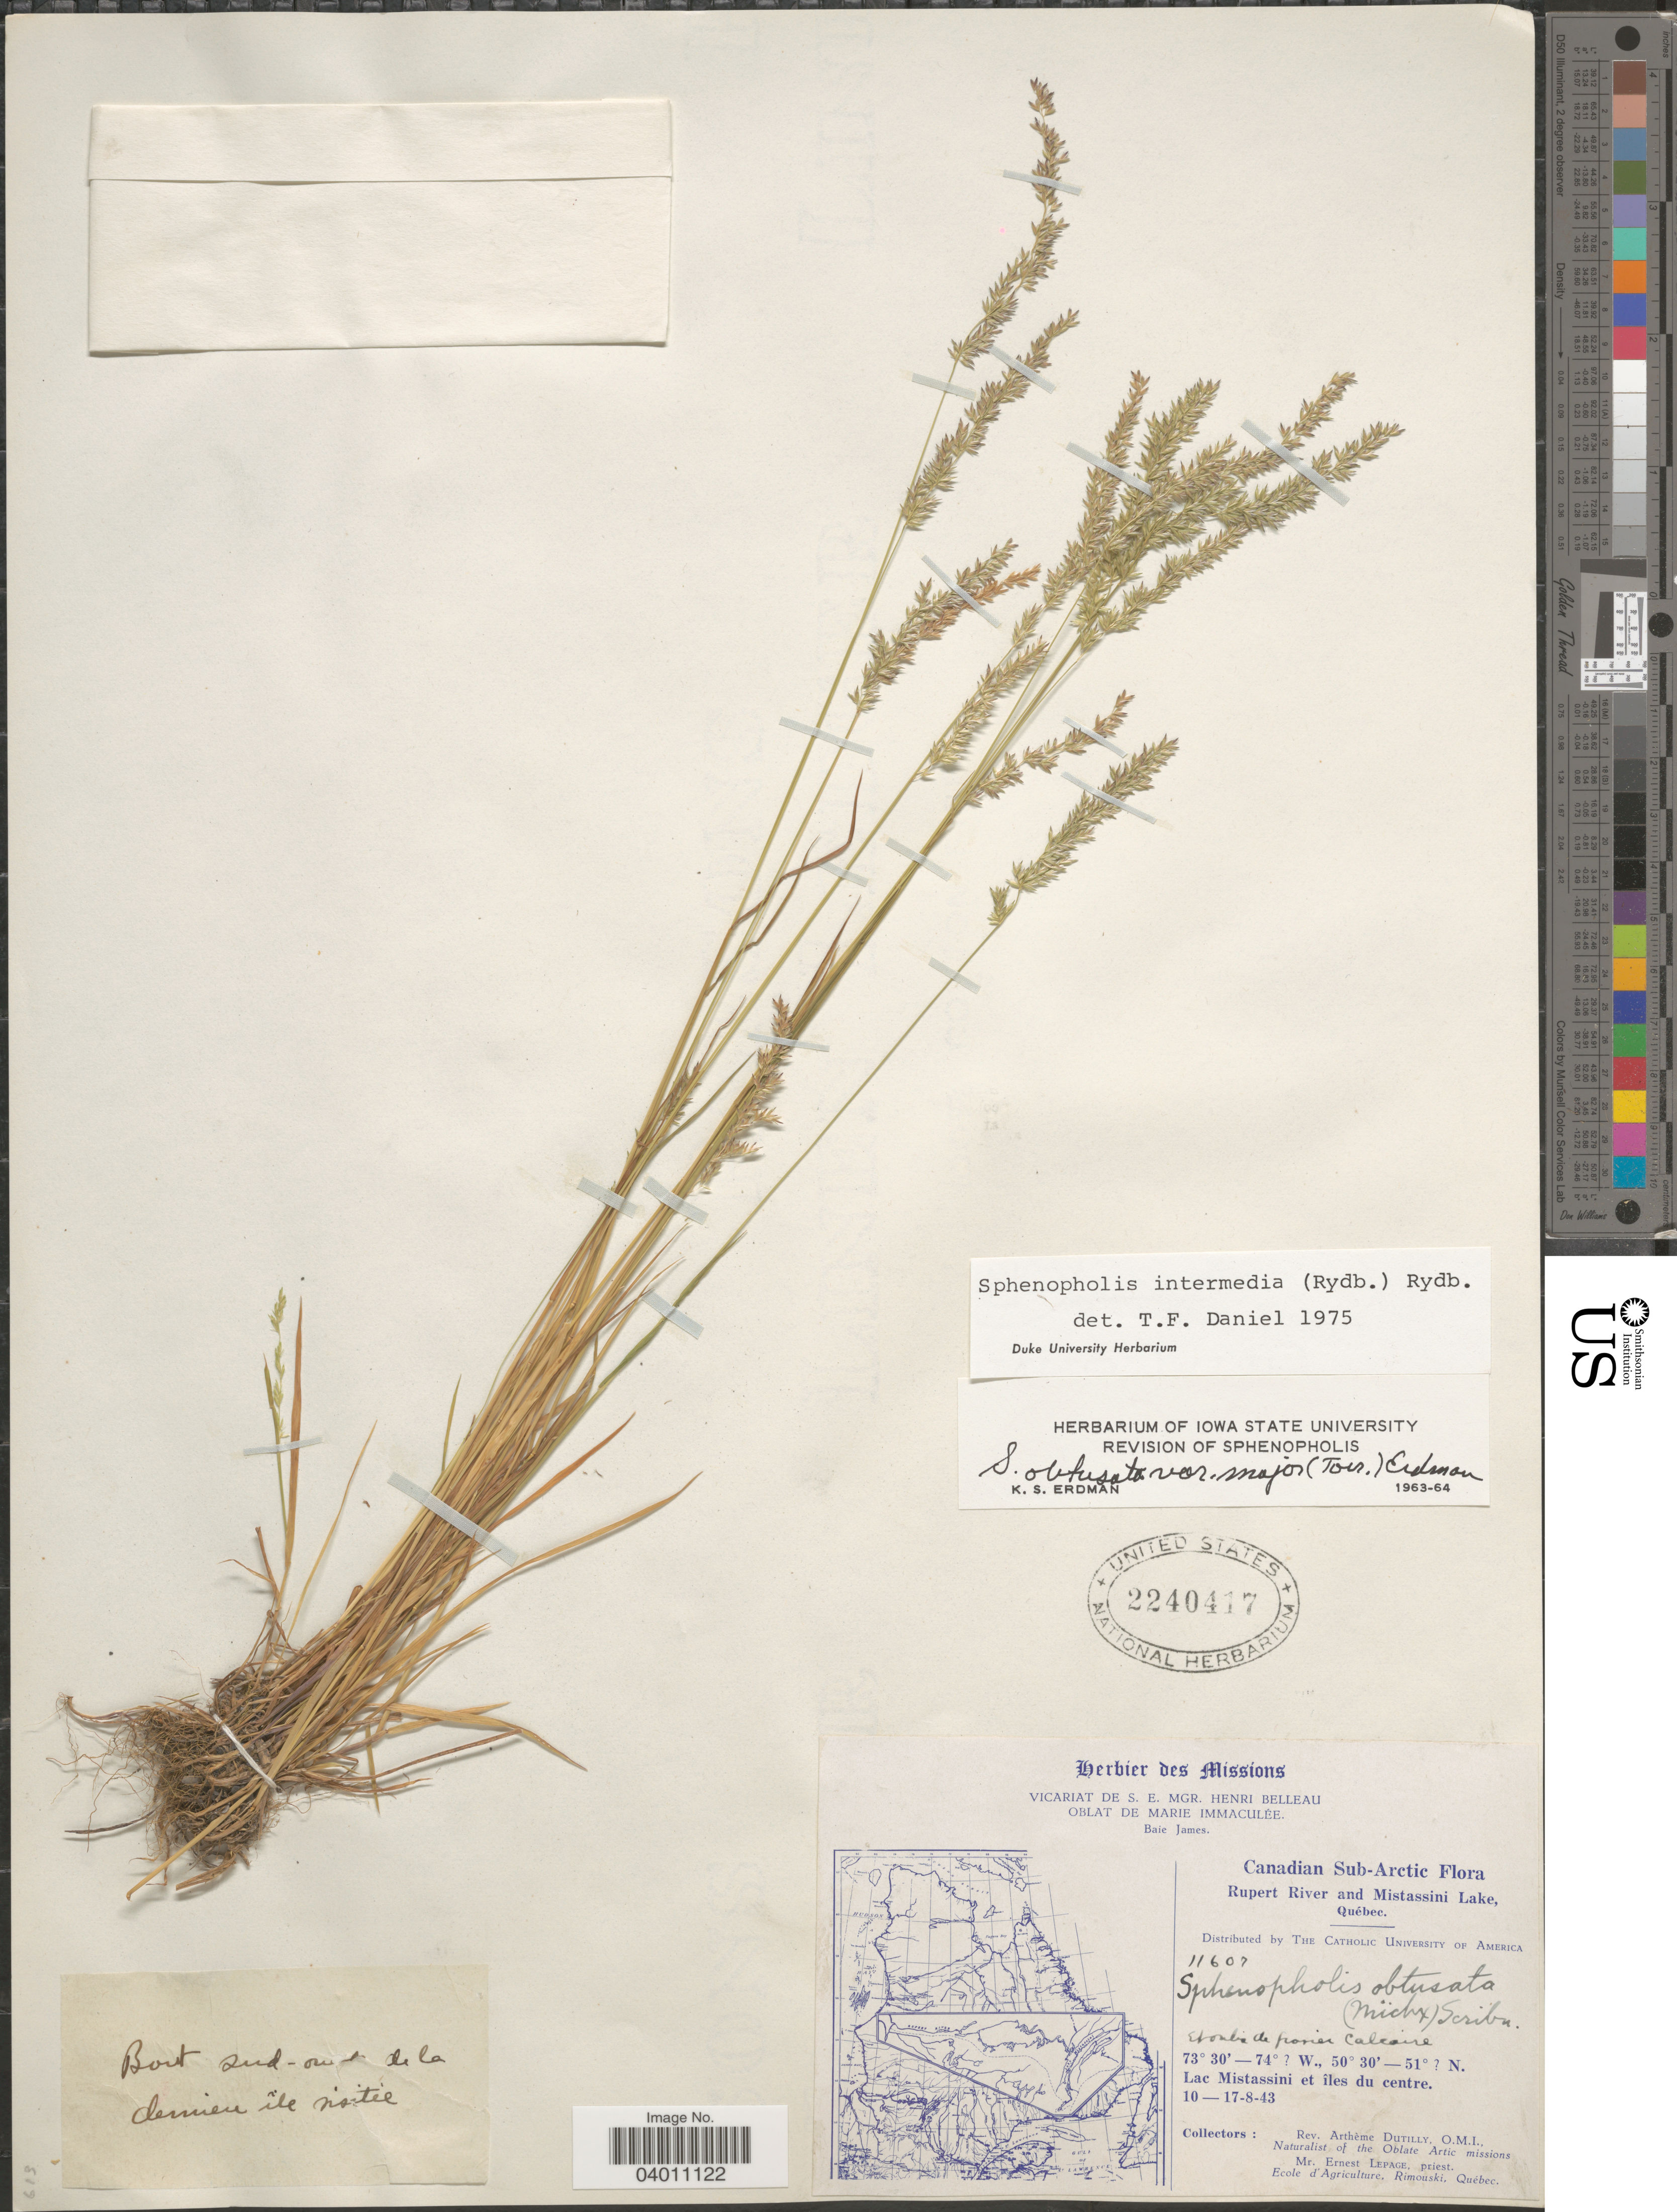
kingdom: Plantae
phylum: Tracheophyta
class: Liliopsida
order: Poales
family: Poaceae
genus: Sphenopholis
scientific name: Sphenopholis intermedia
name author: (Rydb.) Rydb.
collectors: A. Dutilly & E. Lepage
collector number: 11607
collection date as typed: Transcribed d/m/y: 10/8/43 to 17/8/43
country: Canada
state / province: Quebec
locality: Canadian Sub-Arctic. Rupert River and Mistassini Lake. Lac Mistassini et îles du centre.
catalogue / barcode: US 2240417